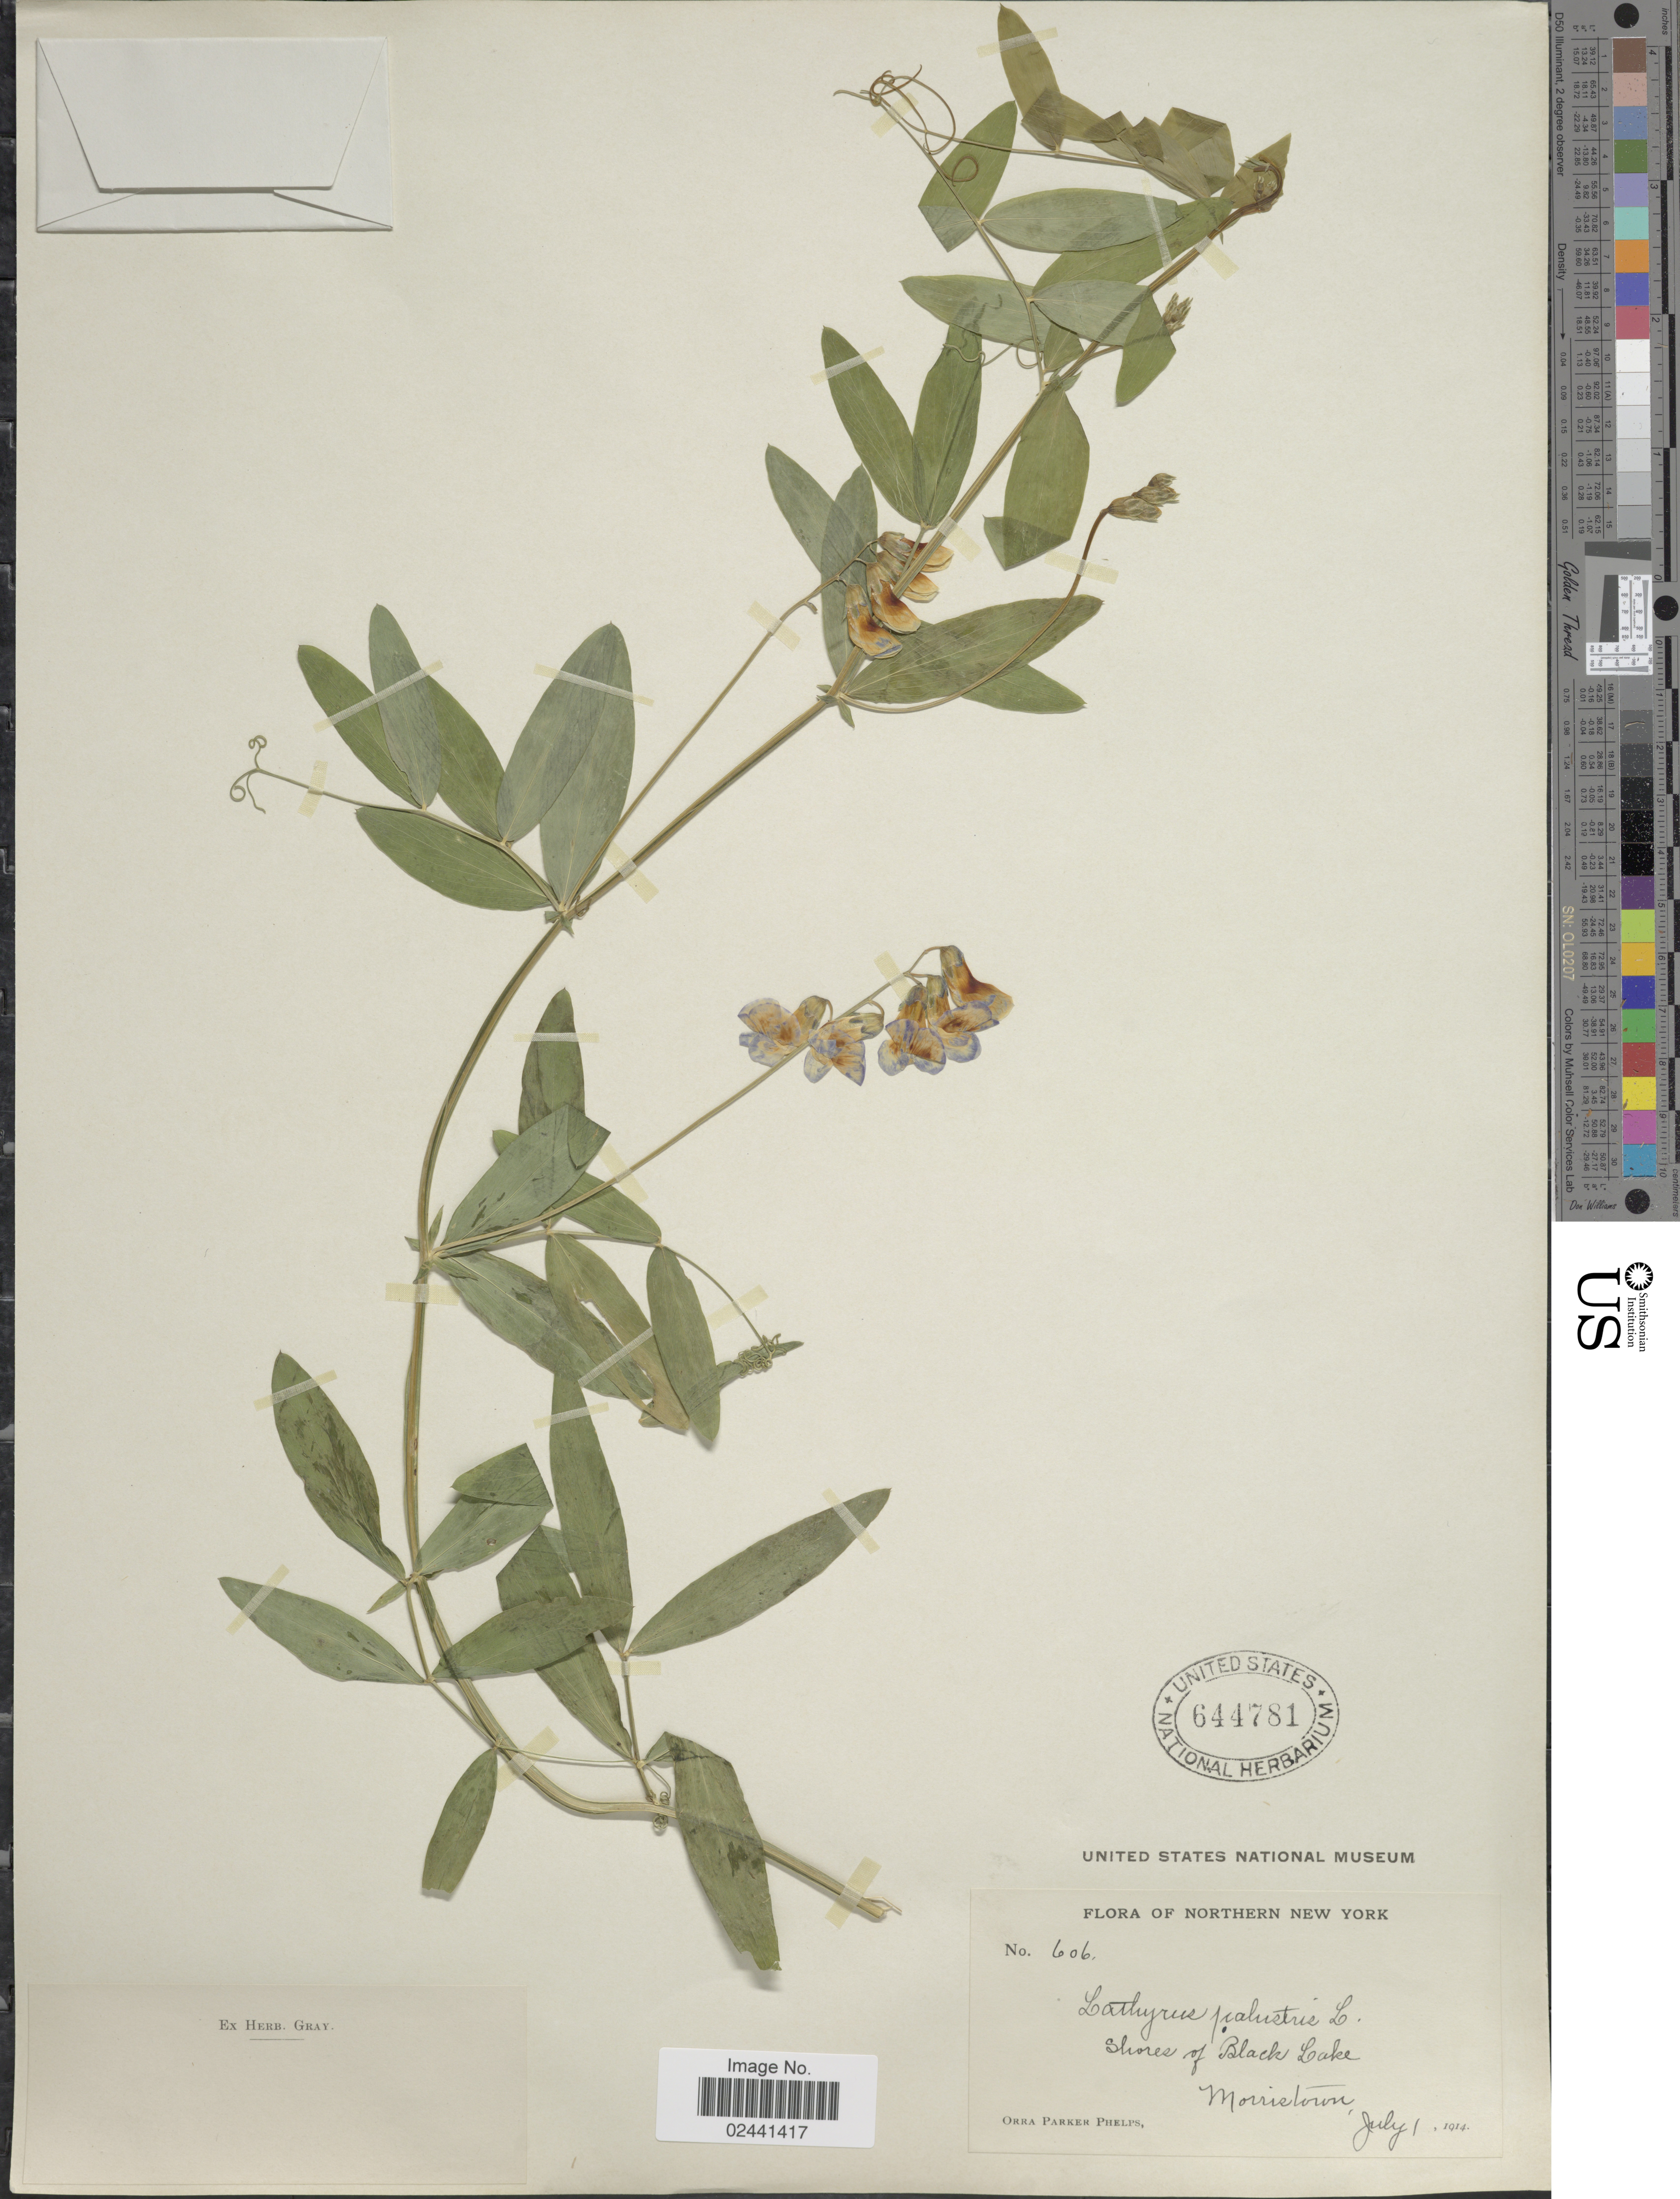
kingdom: Plantae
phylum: Tracheophyta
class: Magnoliopsida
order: Fabales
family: Fabaceae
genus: Lathyrus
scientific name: Lathyrus palustris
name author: L.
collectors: O. P. Phelps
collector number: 606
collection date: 1914-07-01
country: United States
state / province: New York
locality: Northern New York, Shores of Black Lake, Morristown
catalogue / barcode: US 644781